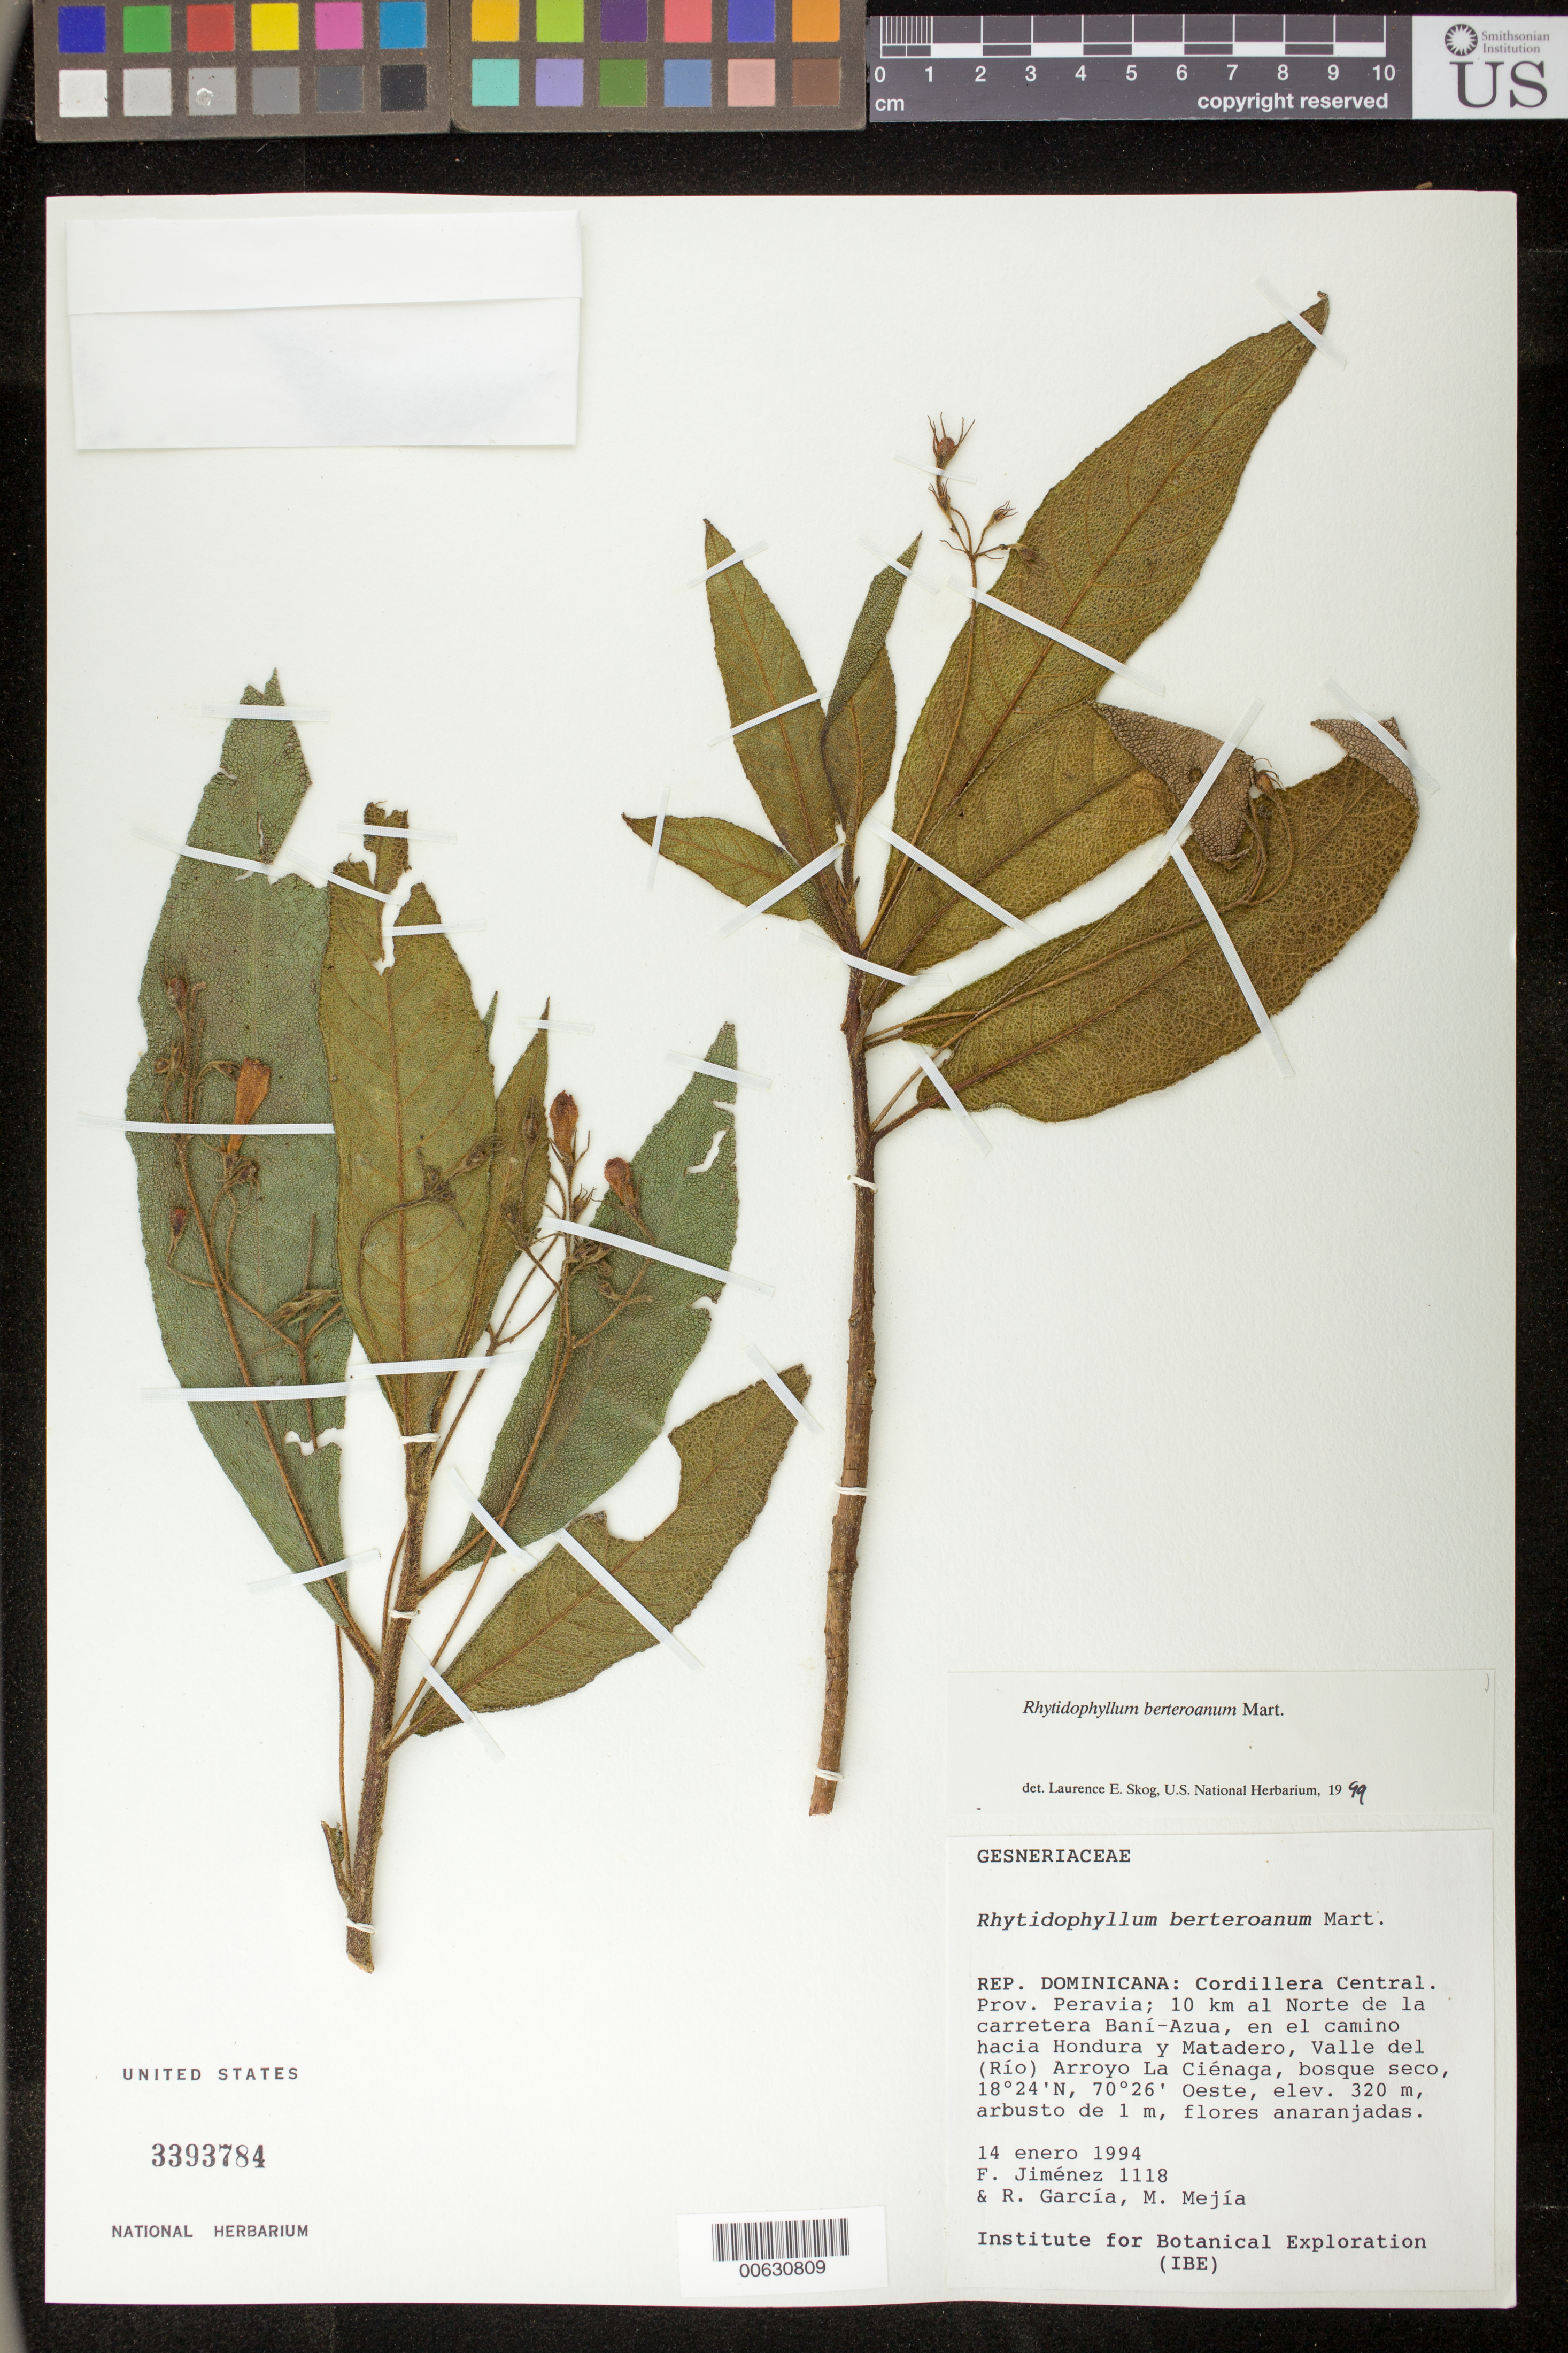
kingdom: Plantae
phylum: Tracheophyta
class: Magnoliopsida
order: Lamiales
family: Gesneriaceae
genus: Rhytidophyllum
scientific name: Rhytidophyllum berteroanum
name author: Mart.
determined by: Skog, Laurence E.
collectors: F. Jiménez, R. García & M. Mejia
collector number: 1118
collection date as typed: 14 Jan 1994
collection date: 1994-01-14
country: Dominican Republic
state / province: Peravia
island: Hispaniola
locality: Cordillera Central, 10 km al Norte de la carretera Baní-Azua, en el camino haci aHondura y Matadero, Valle del (Río) Arroyo La Ciénaga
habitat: Bosque seco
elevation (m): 320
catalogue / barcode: US 3393784